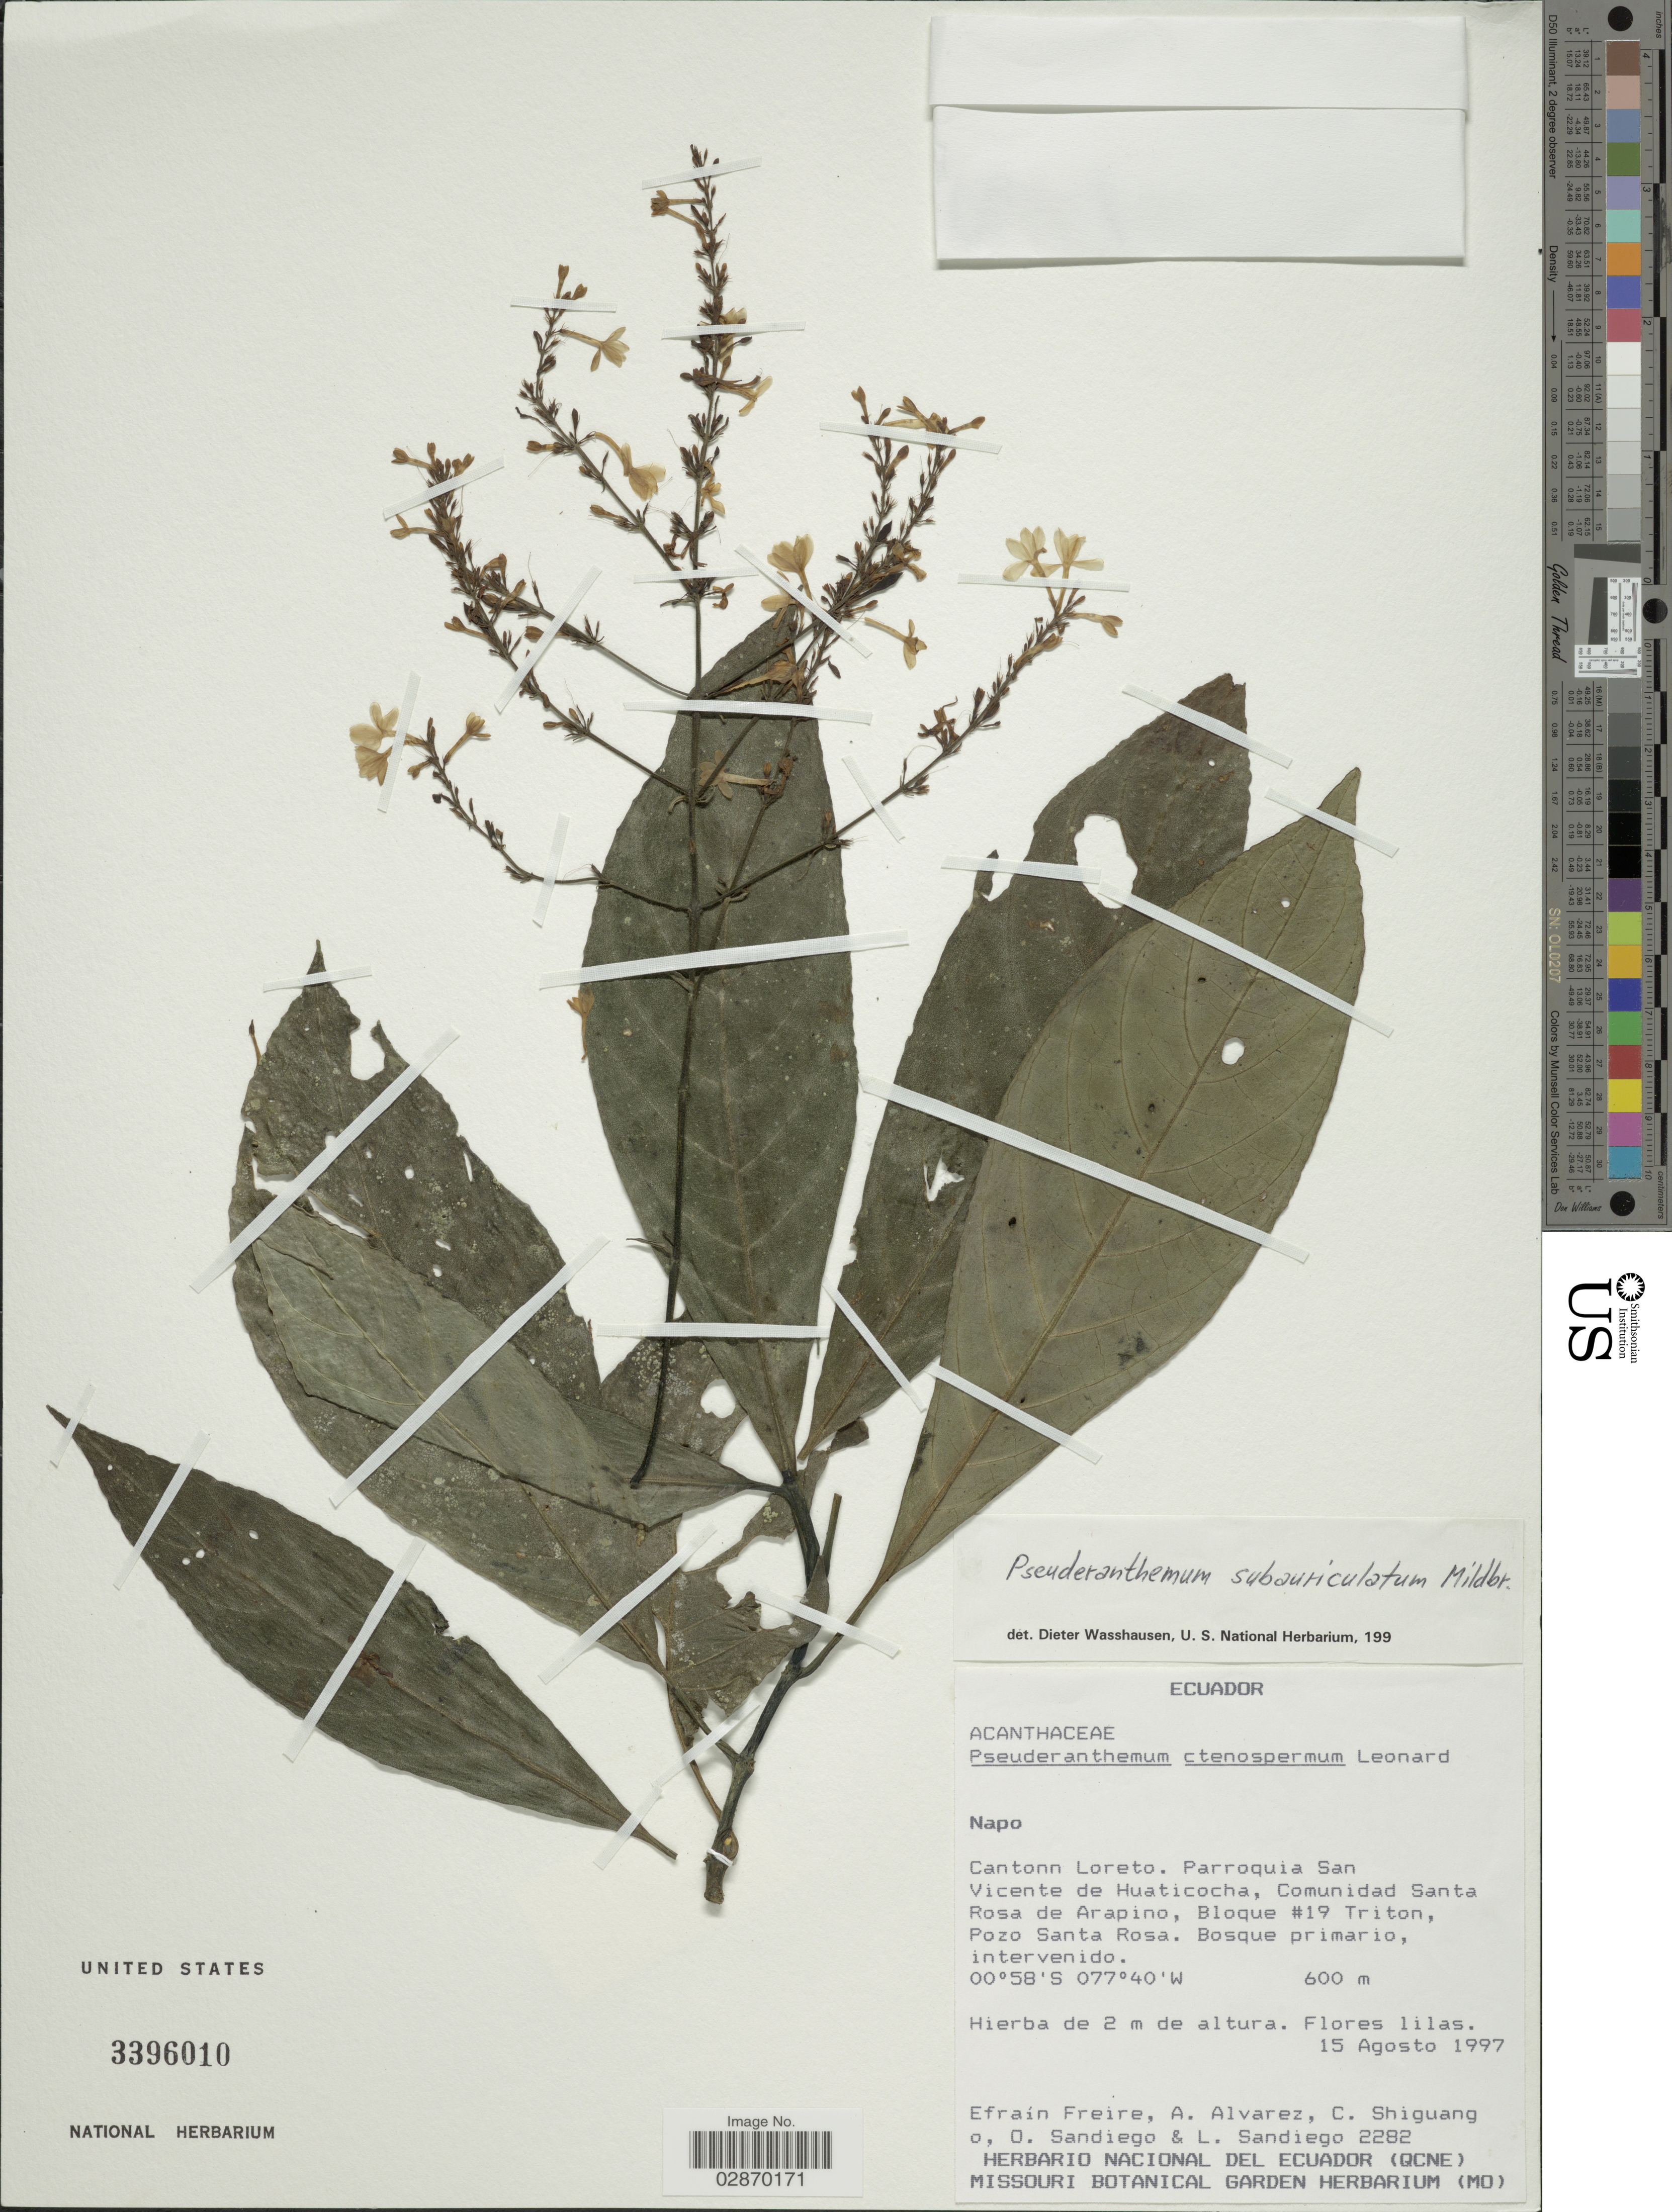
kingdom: Plantae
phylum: Tracheophyta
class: Magnoliopsida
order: Lamiales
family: Acanthaceae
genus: Pseuderanthemum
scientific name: Pseuderanthemum subauriculatum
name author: Mildbr.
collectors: E. Freire, C. Alvarez, C. Shiguango, O. Sandiego & L. Sandiego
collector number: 2282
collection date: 1997-08-15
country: Ecuador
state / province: Napo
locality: Cantonn Loreto. Parroquia San Vicente de Huaticocha, Comunidad Santa Rosa de Arapino, Bloque #19 Triton, Pozo Santa Rosa.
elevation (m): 600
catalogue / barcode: US 3396010